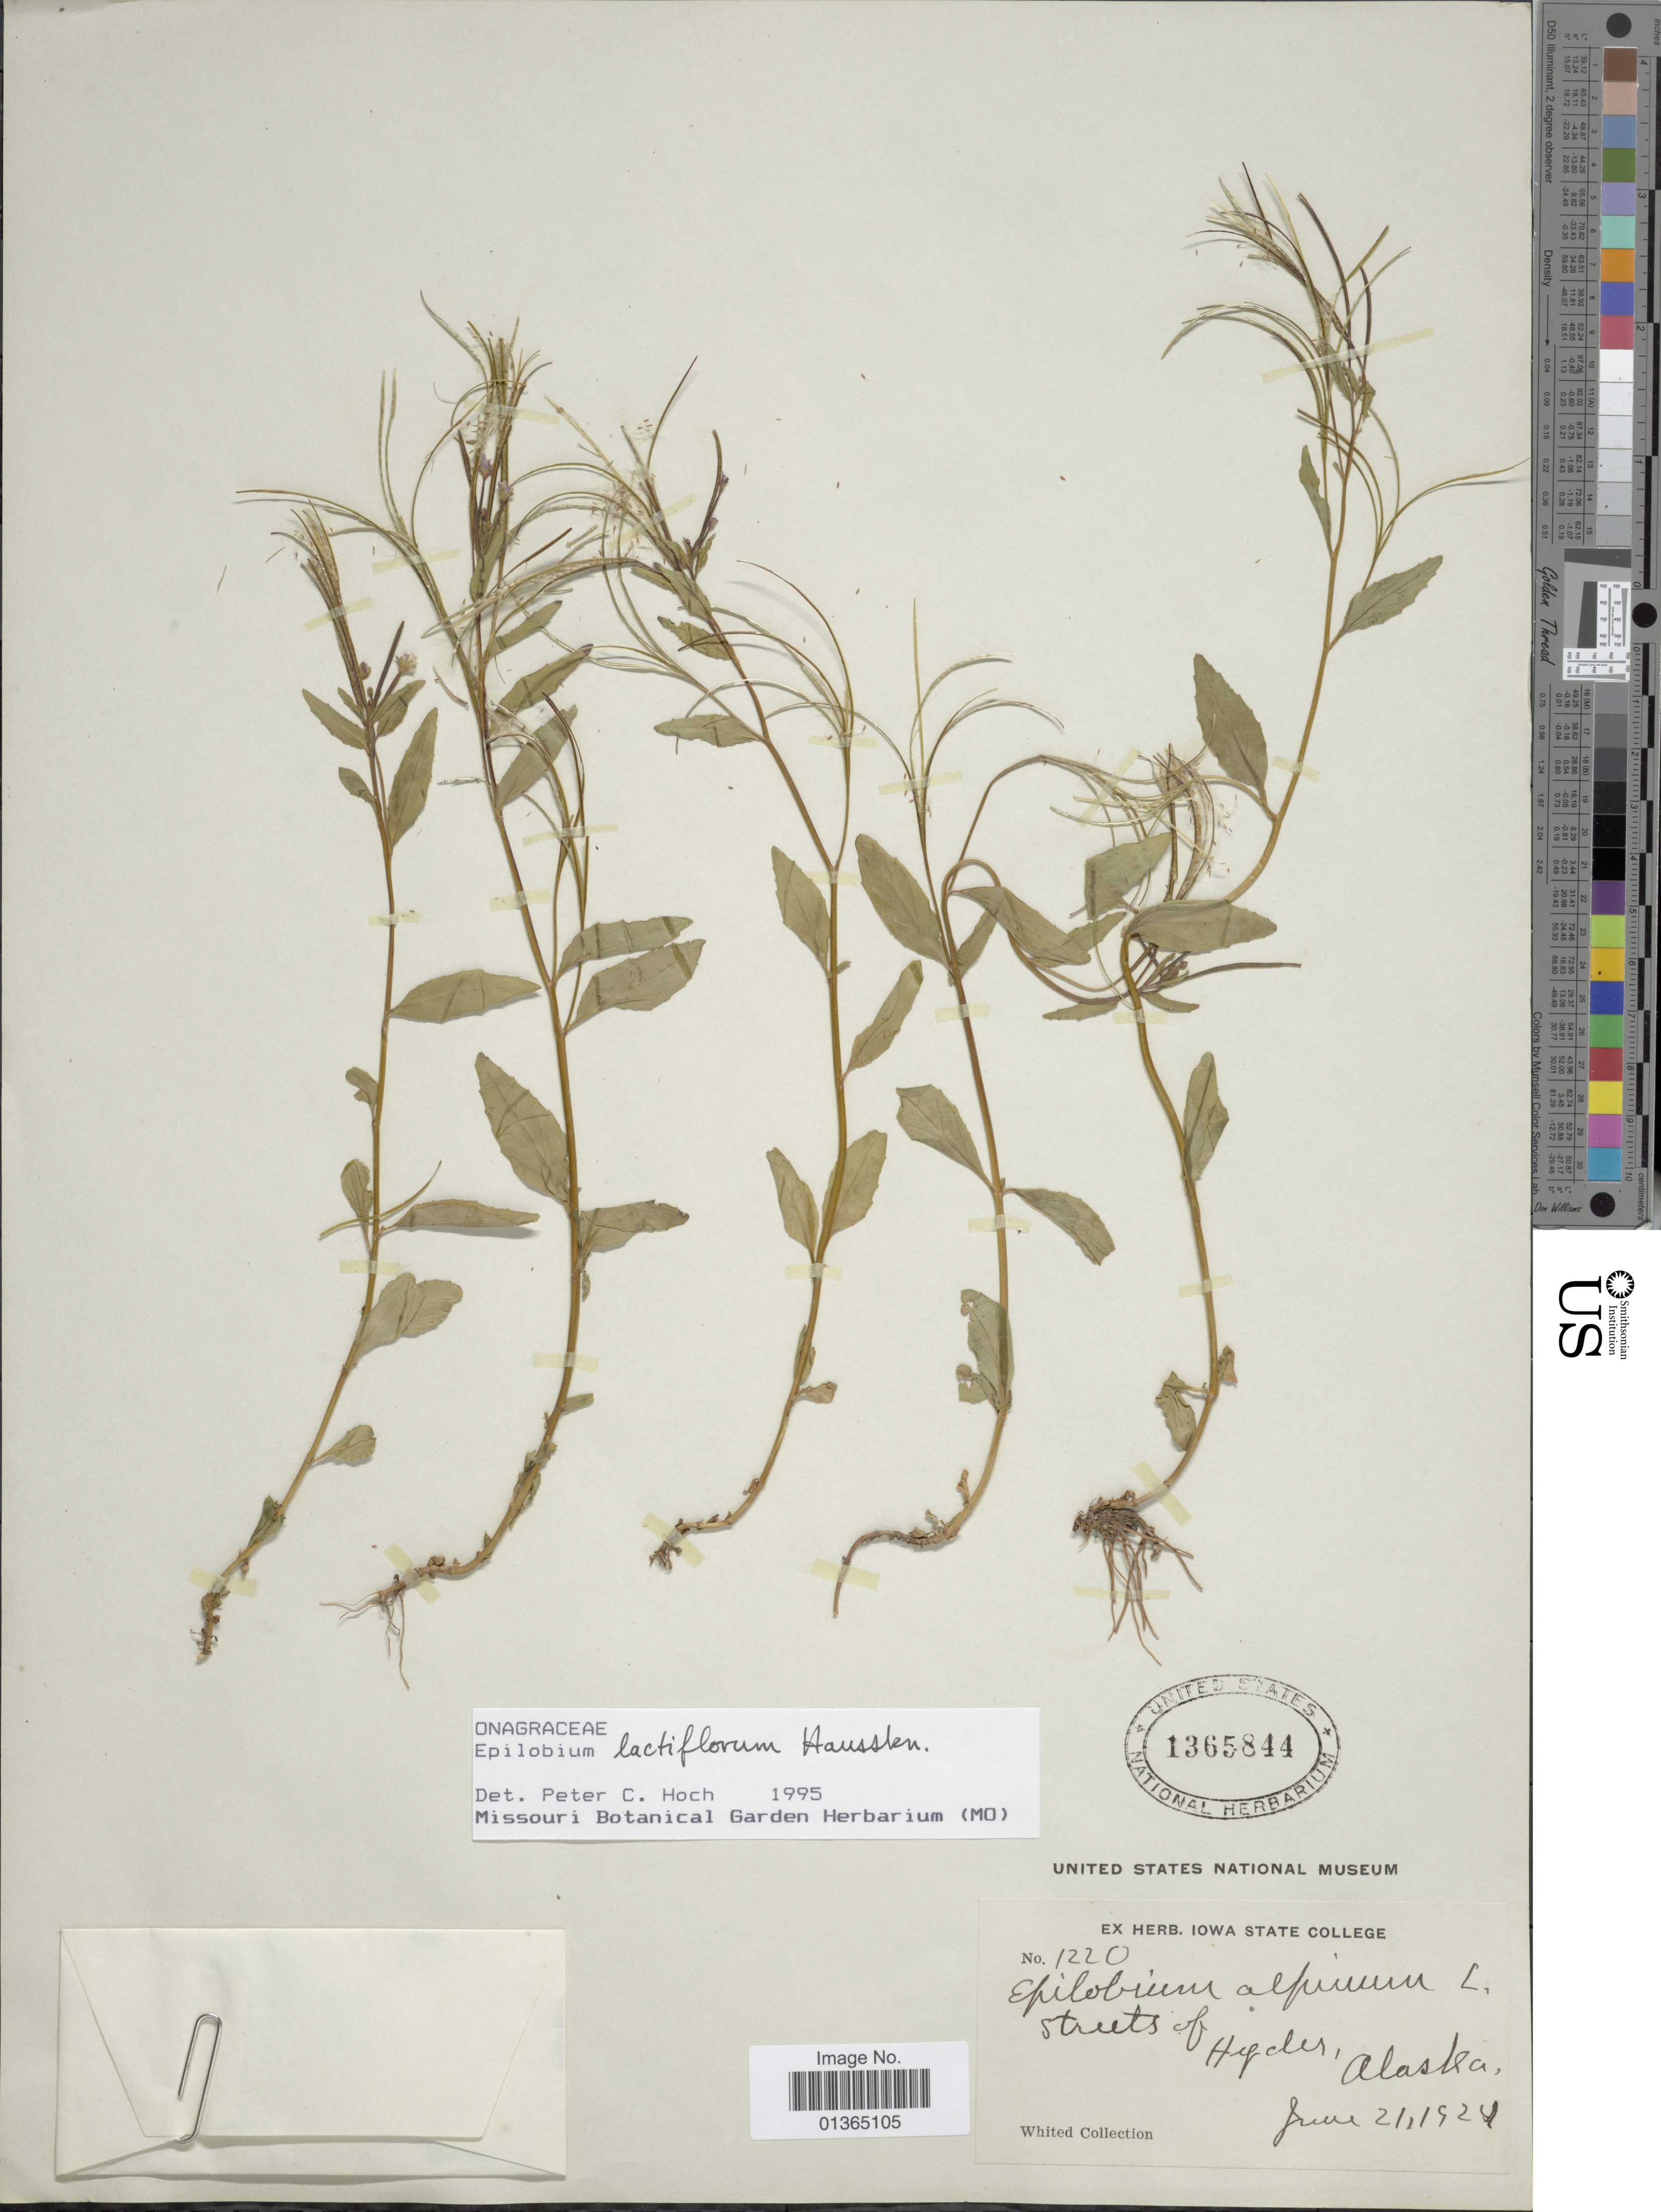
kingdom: Plantae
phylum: Tracheophyta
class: Magnoliopsida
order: Myrtales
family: Onagraceae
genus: Epilobium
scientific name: Epilobium lactiflorum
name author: Hausskn.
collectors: Whited Collection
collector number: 1220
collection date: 1924-06-21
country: United States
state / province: Alaska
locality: Streets of Hyder.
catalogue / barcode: US 1365844